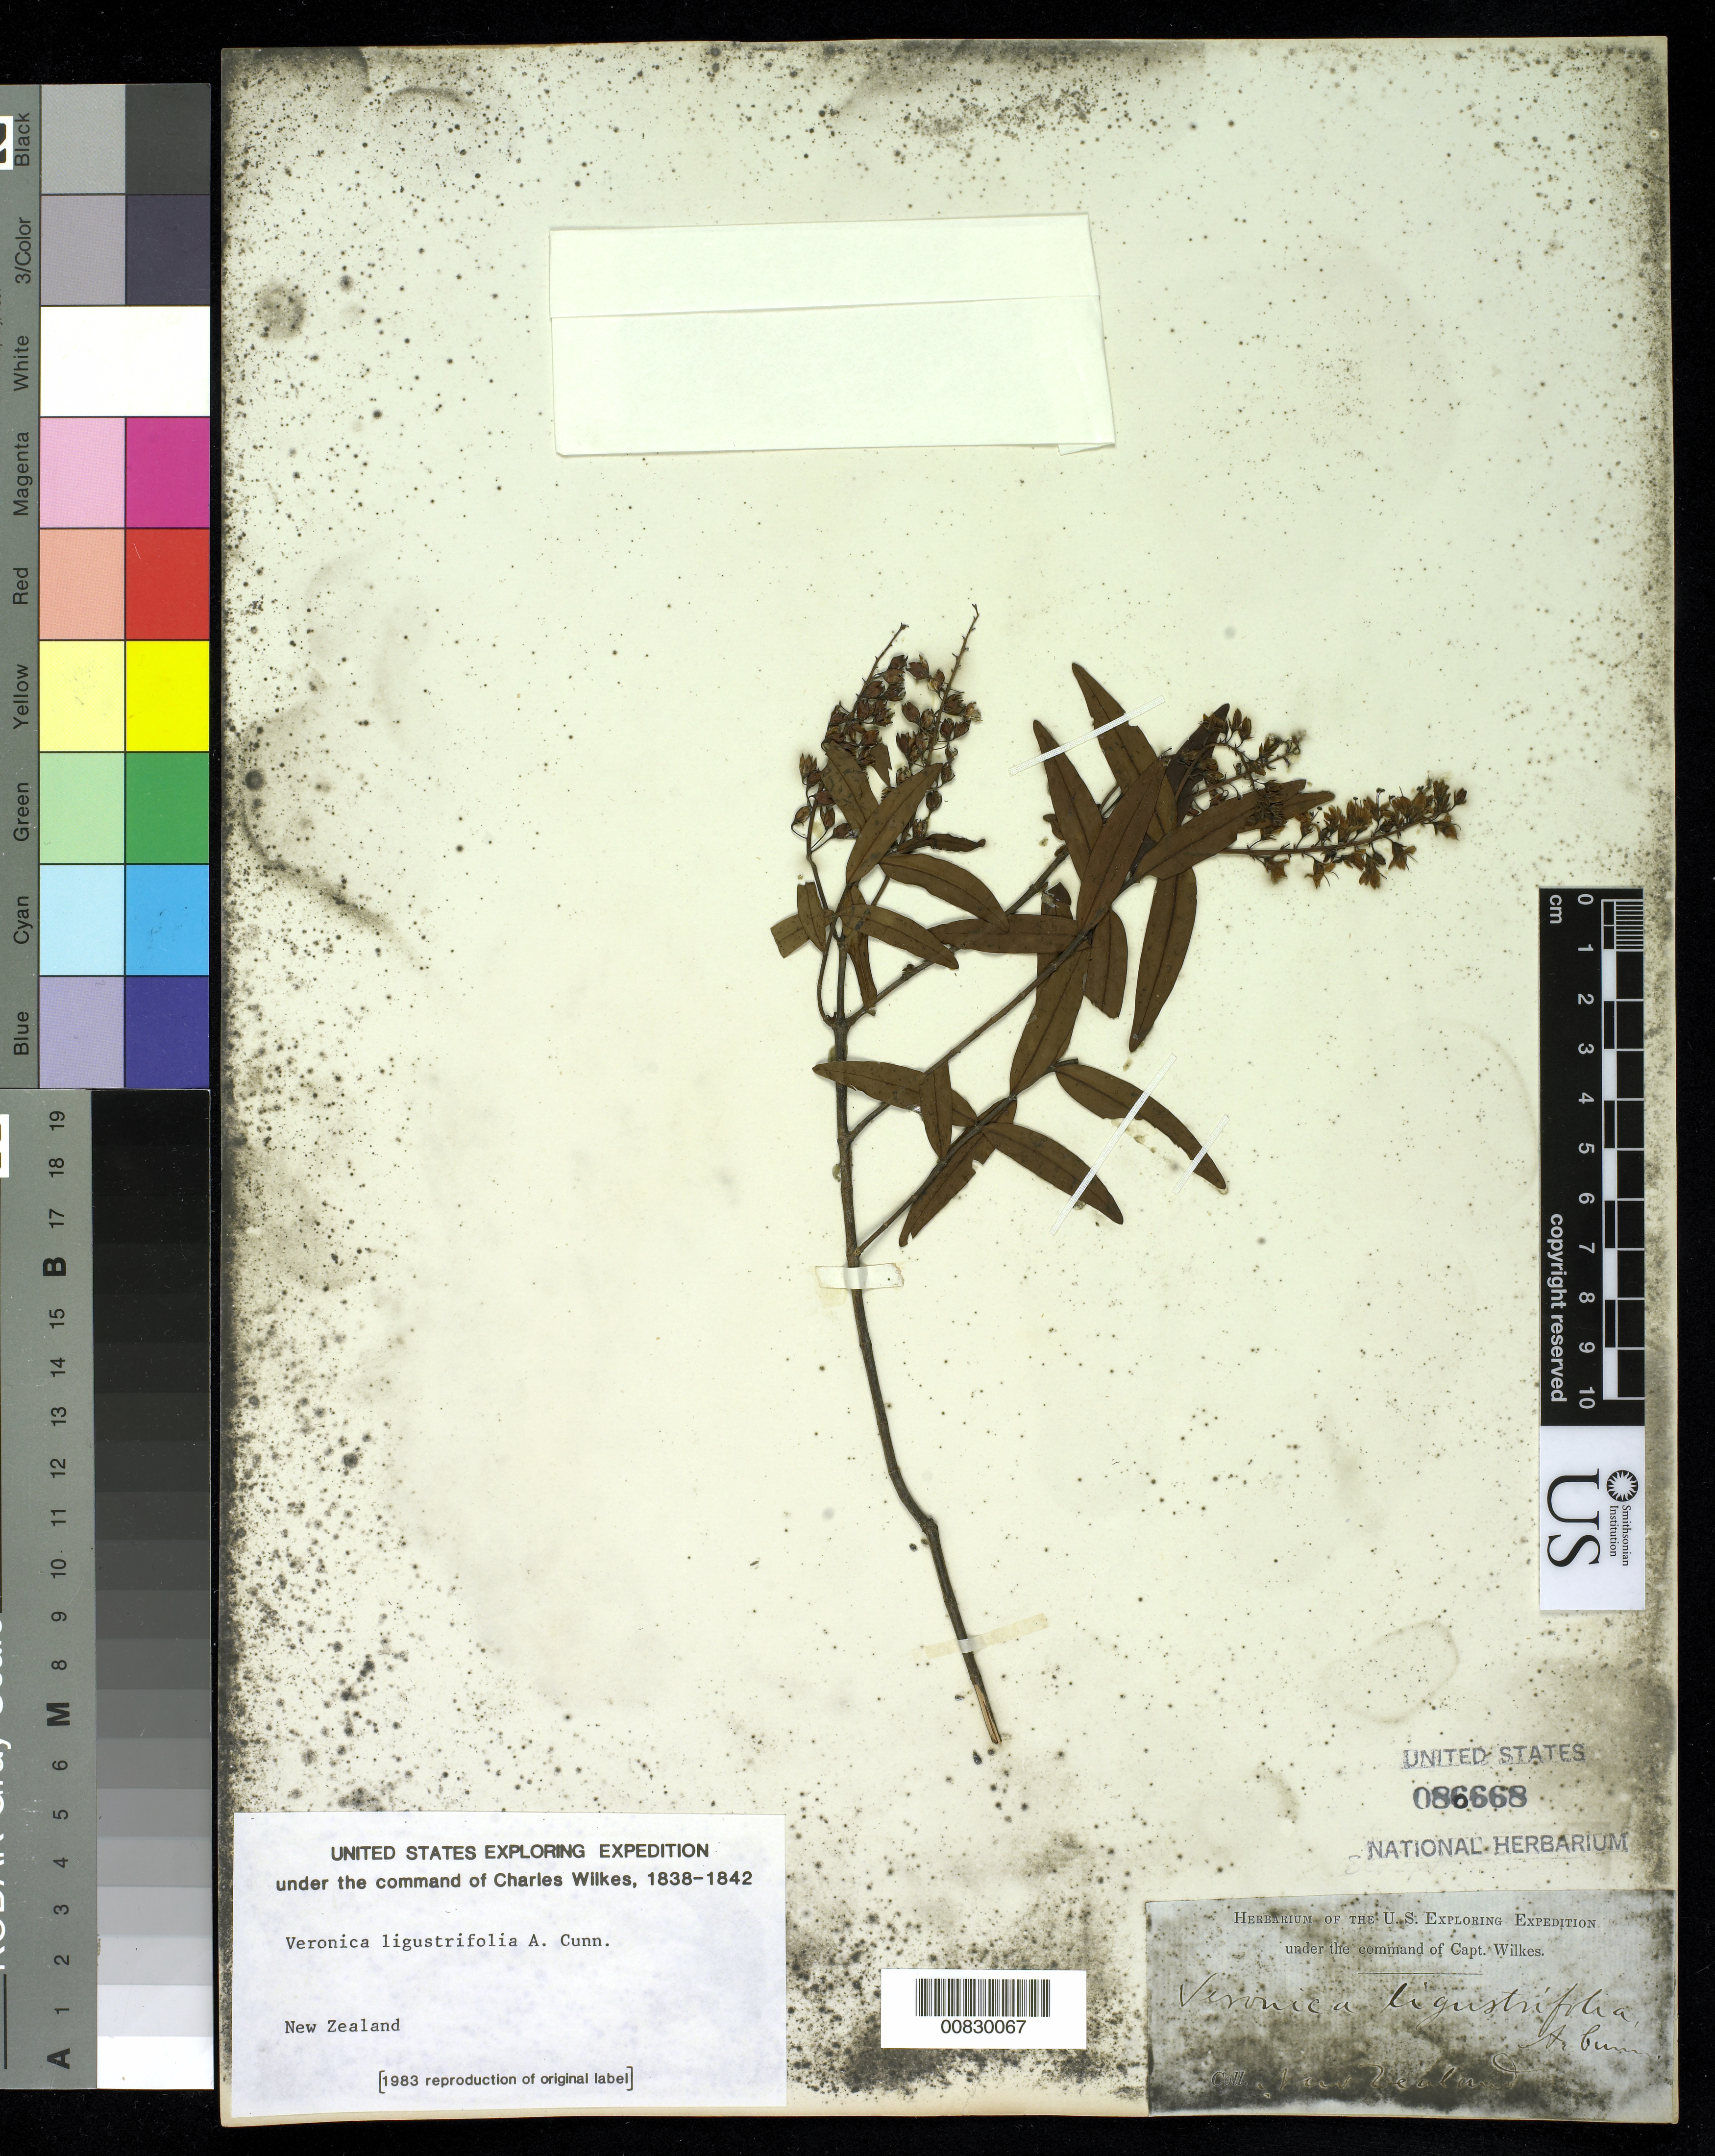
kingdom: Plantae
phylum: Tracheophyta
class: Magnoliopsida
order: Lamiales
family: Plantaginaceae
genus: Hebe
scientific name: Hebe ligustrifolia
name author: (A. Cunn.) Cockayne & Allan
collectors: Wilkes Explor. Exped.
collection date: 1838/1842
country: New Zealand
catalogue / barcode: US 86668